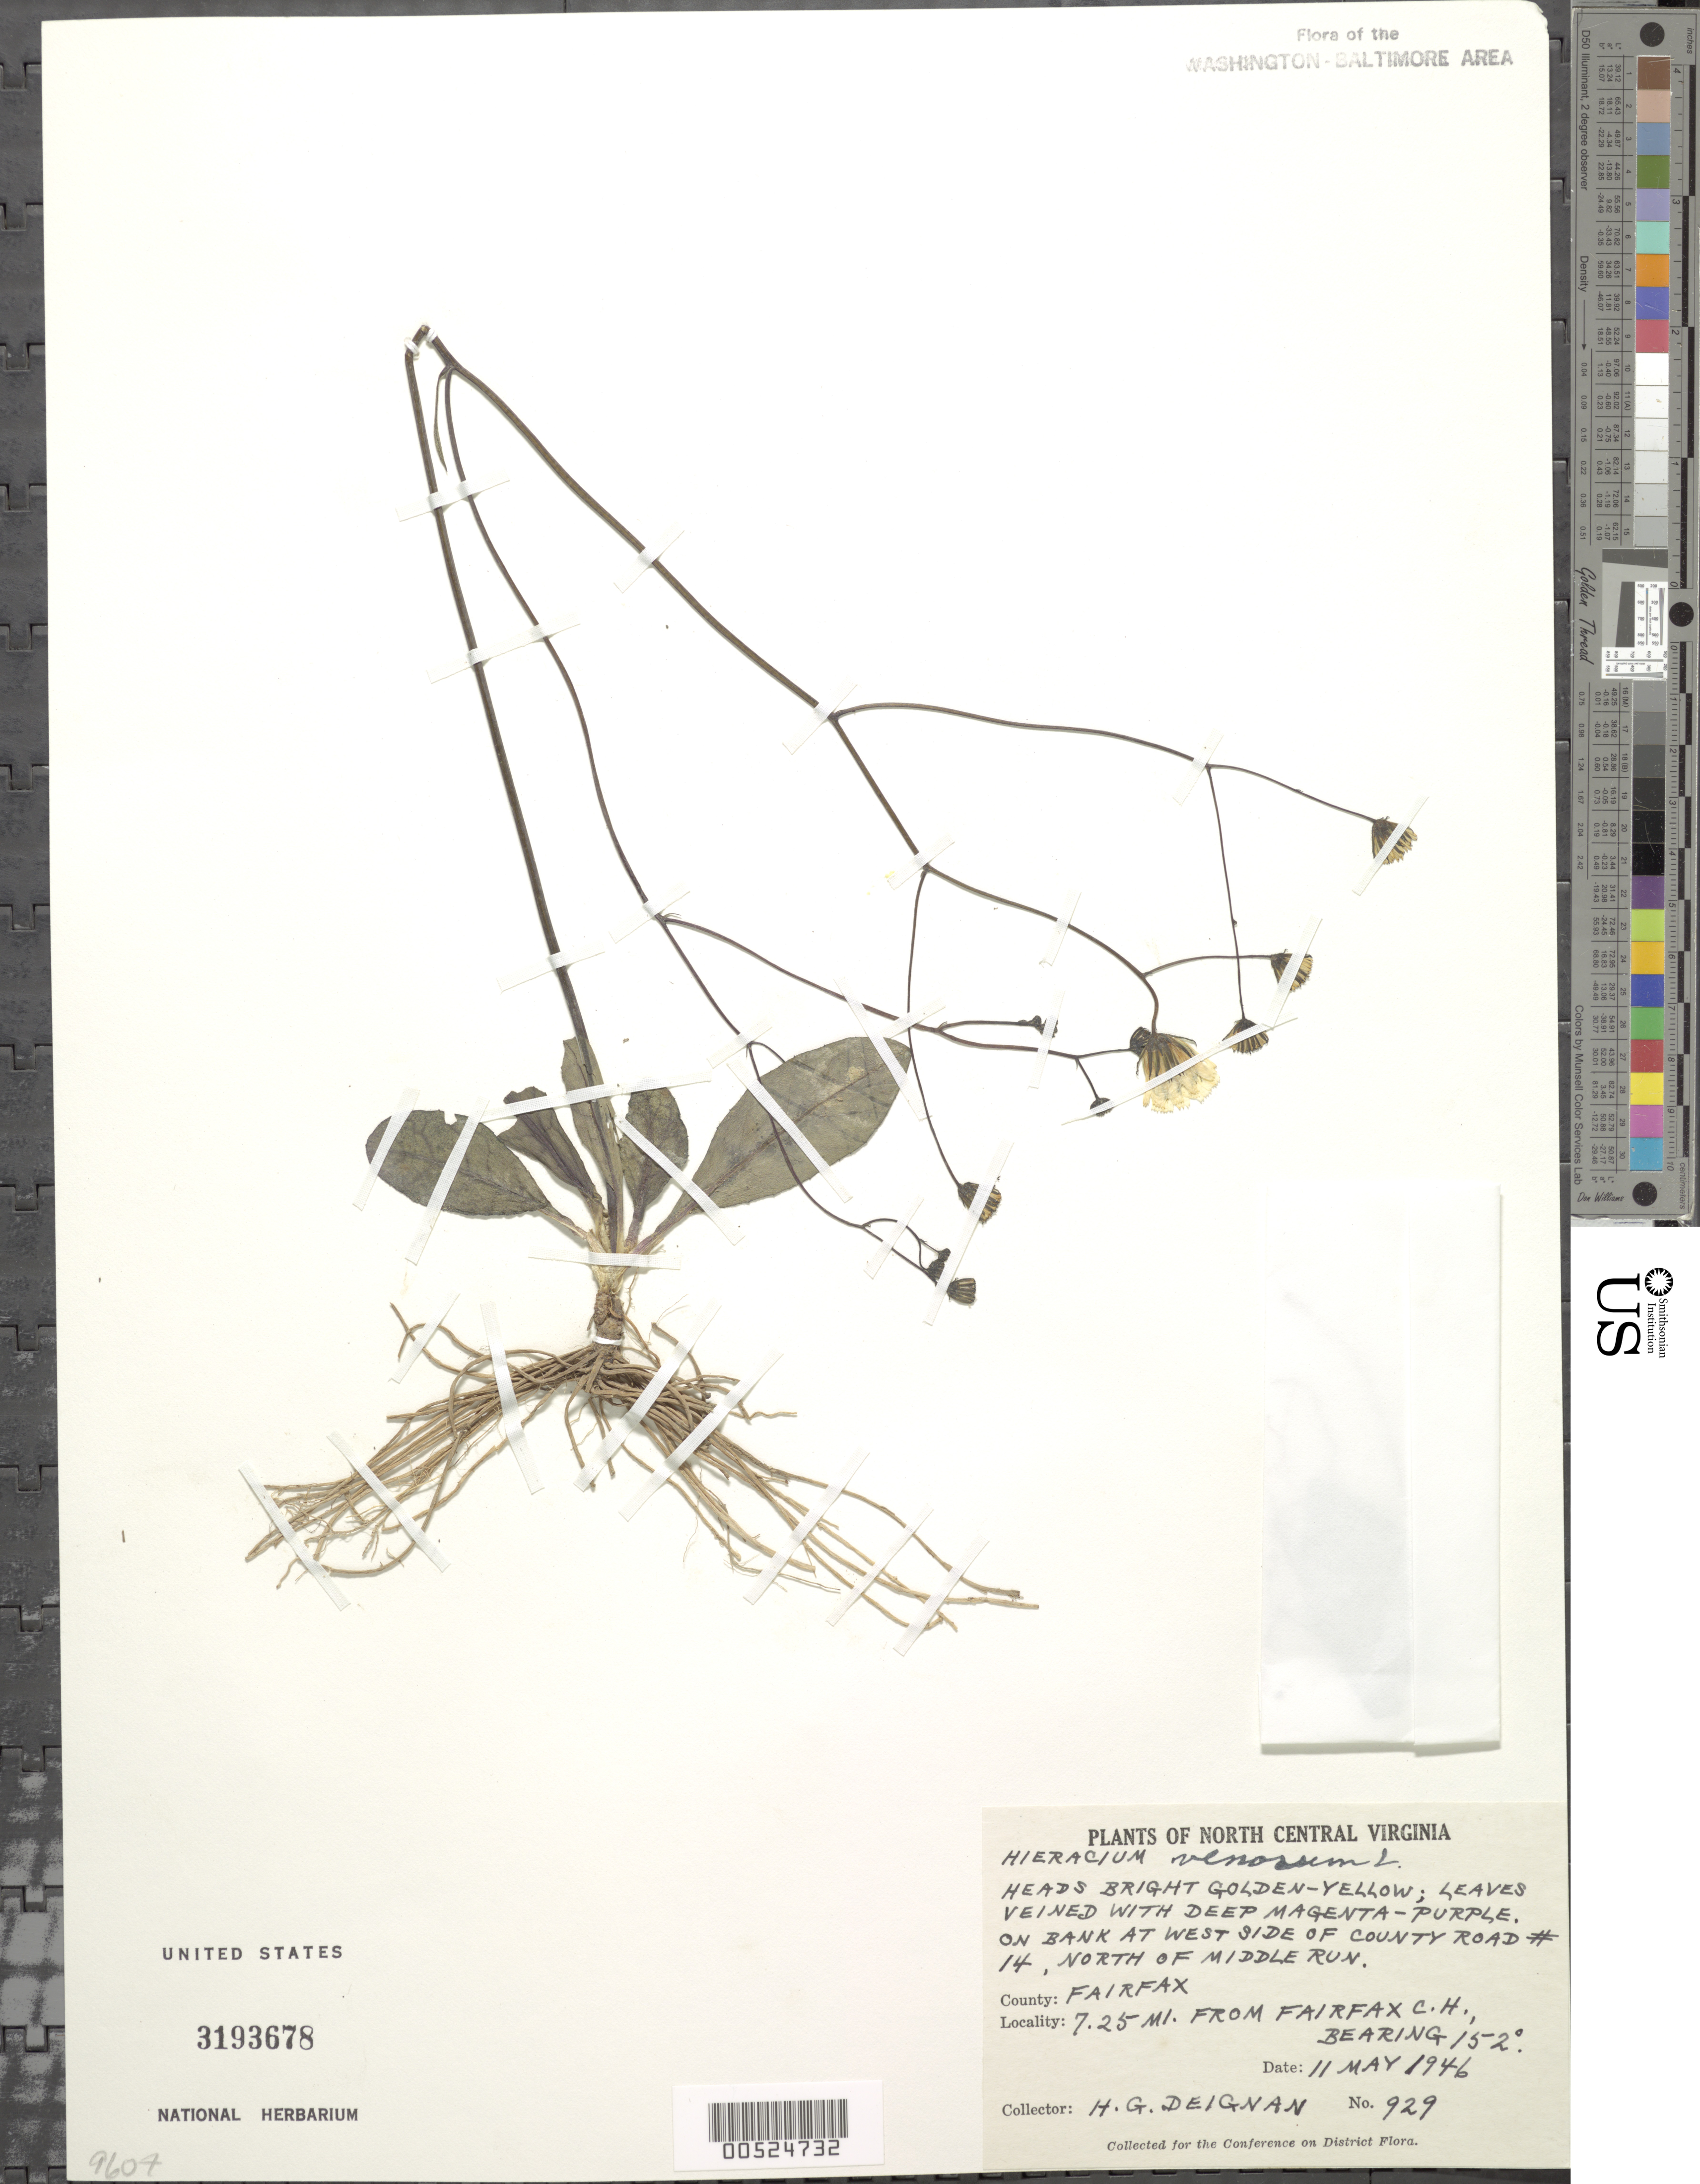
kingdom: Plantae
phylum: Tracheophyta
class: Magnoliopsida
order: Asterales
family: Asteraceae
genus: Hieracium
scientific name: Hieracium venosum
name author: L.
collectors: H. Deignan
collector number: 929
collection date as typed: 11 May 1946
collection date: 1946-05-11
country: United States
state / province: Virginia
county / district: Fairfax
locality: Fairfax Courthouse, 7.25 mi. from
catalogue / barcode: US 3193678